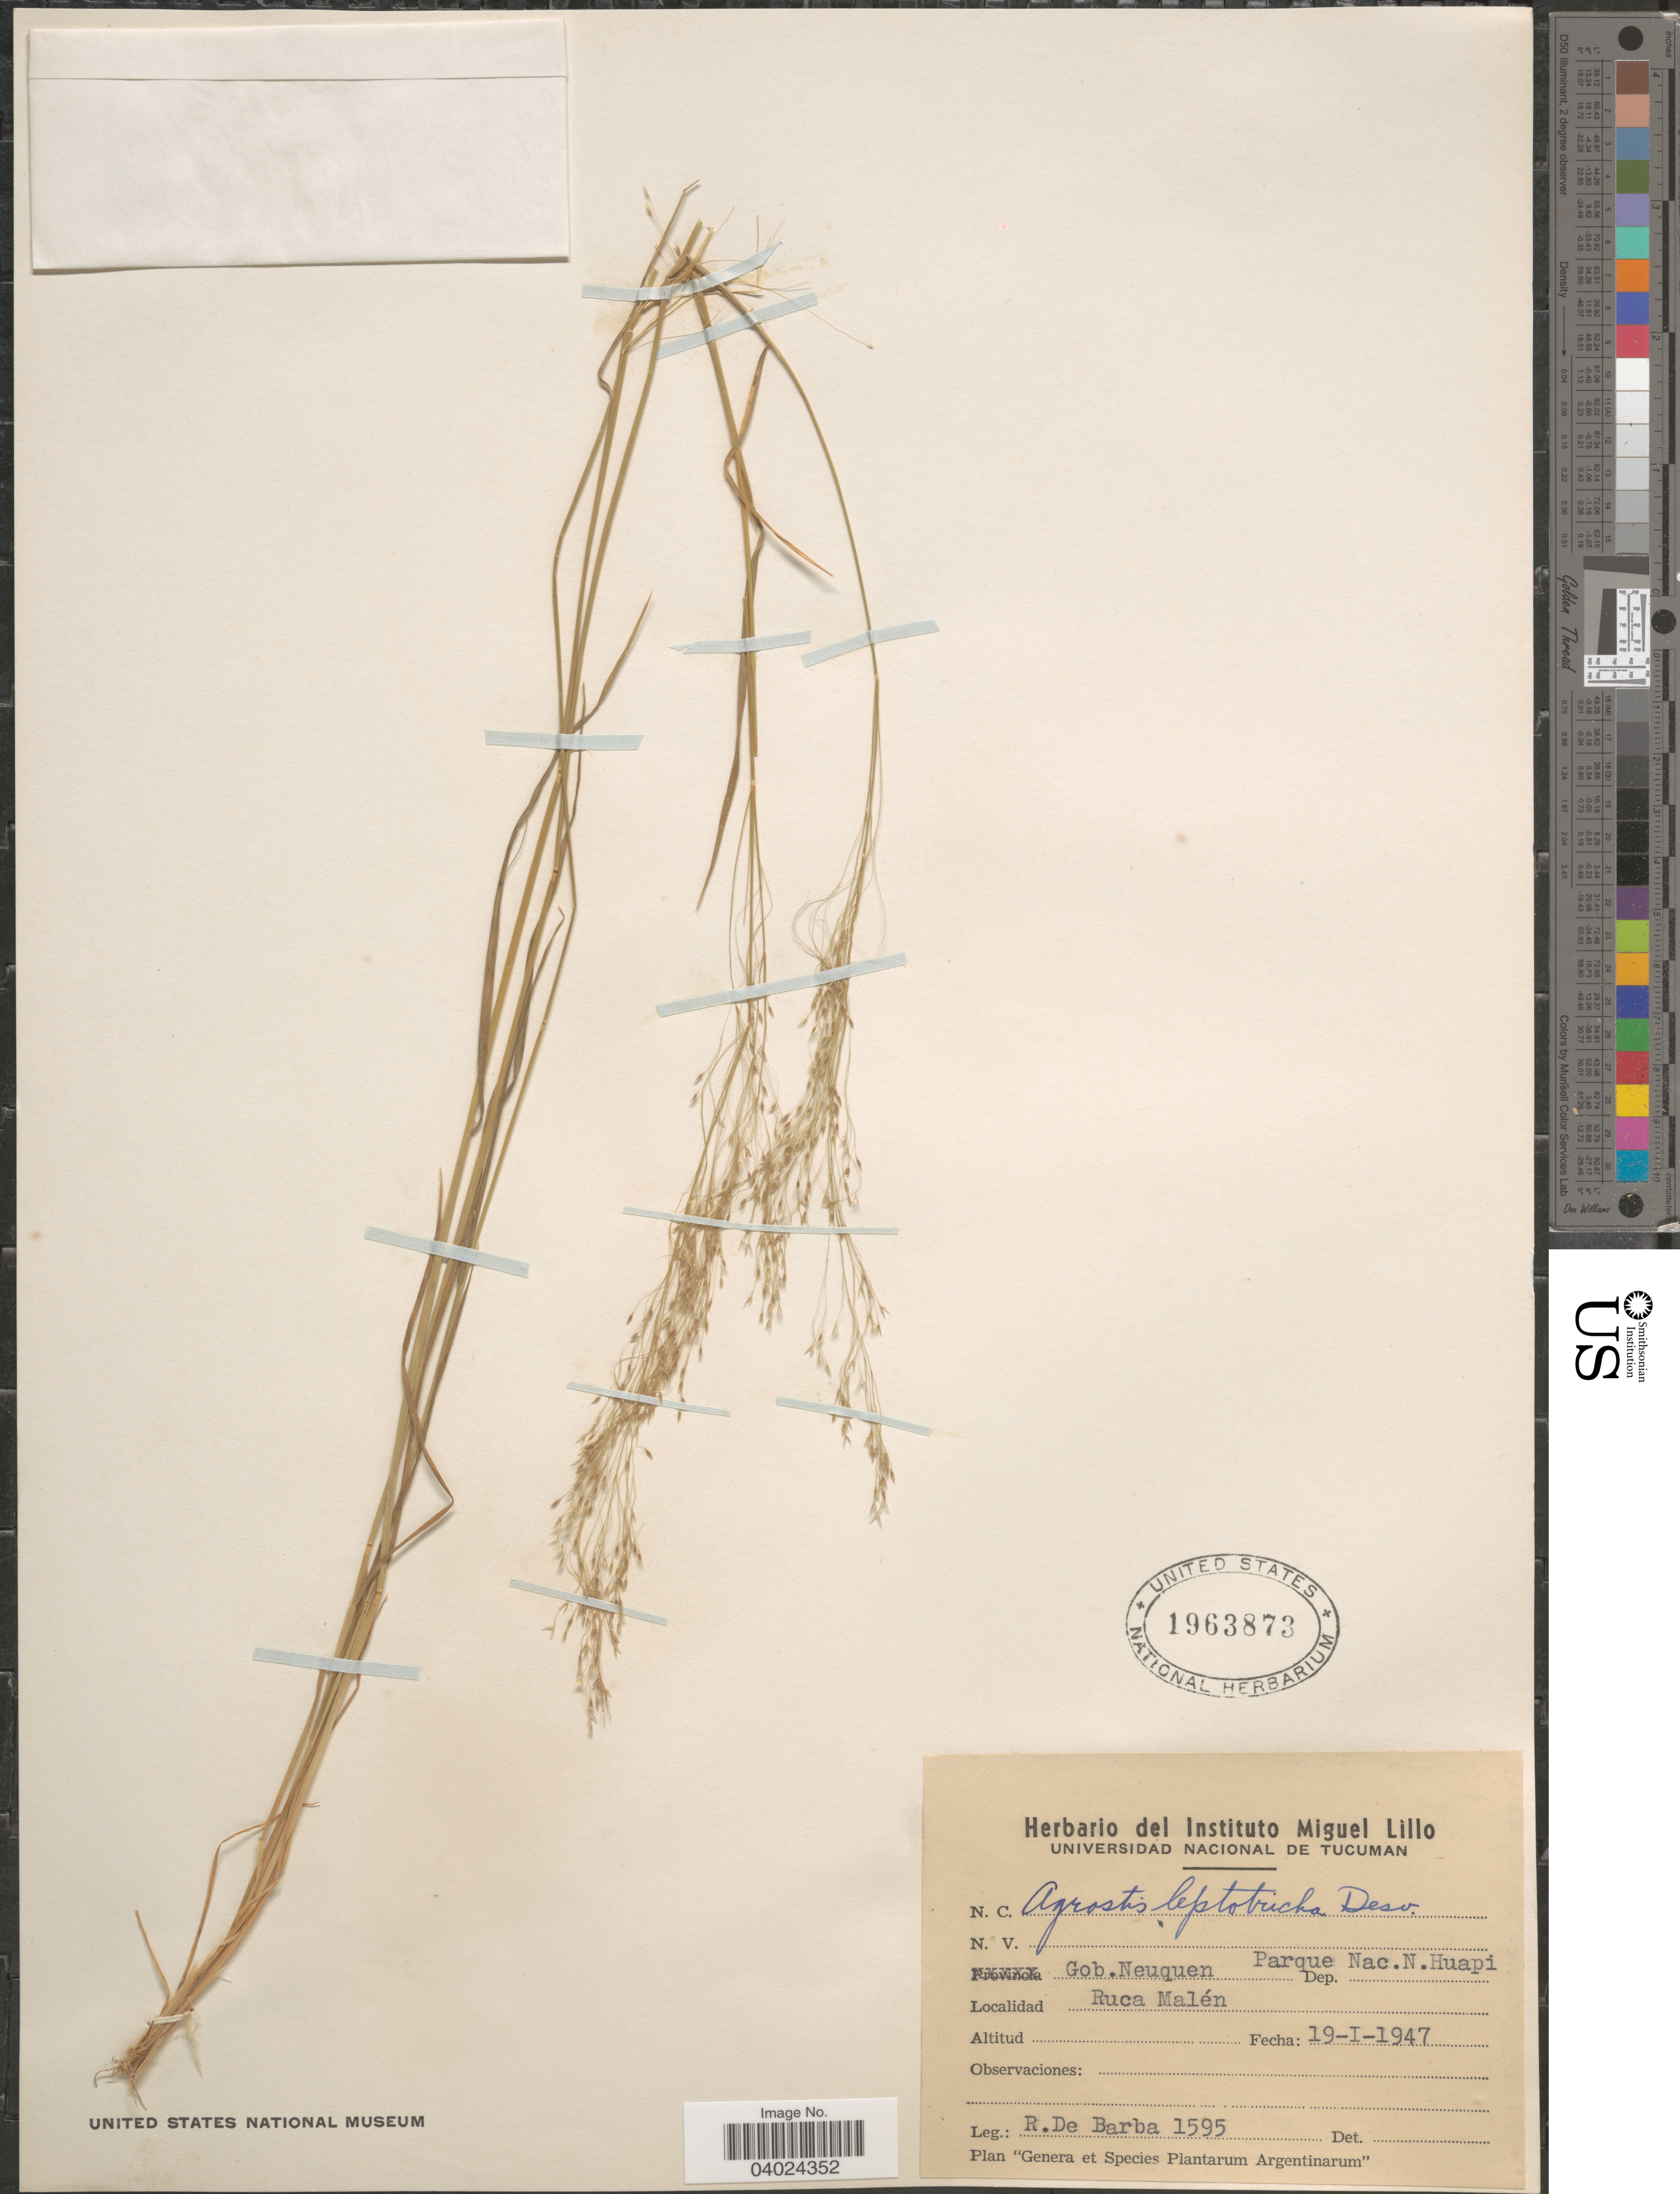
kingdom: Plantae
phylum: Tracheophyta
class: Liliopsida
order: Poales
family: Poaceae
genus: Agrostis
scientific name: Agrostis leptotricha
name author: É. Desv.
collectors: R. De Barba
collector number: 1595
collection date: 1947-01-19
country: Argentina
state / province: Neuquen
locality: Gob.Neuquen. parque Nac.N.Huapi. Ruca Malén.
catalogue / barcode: US 1963873